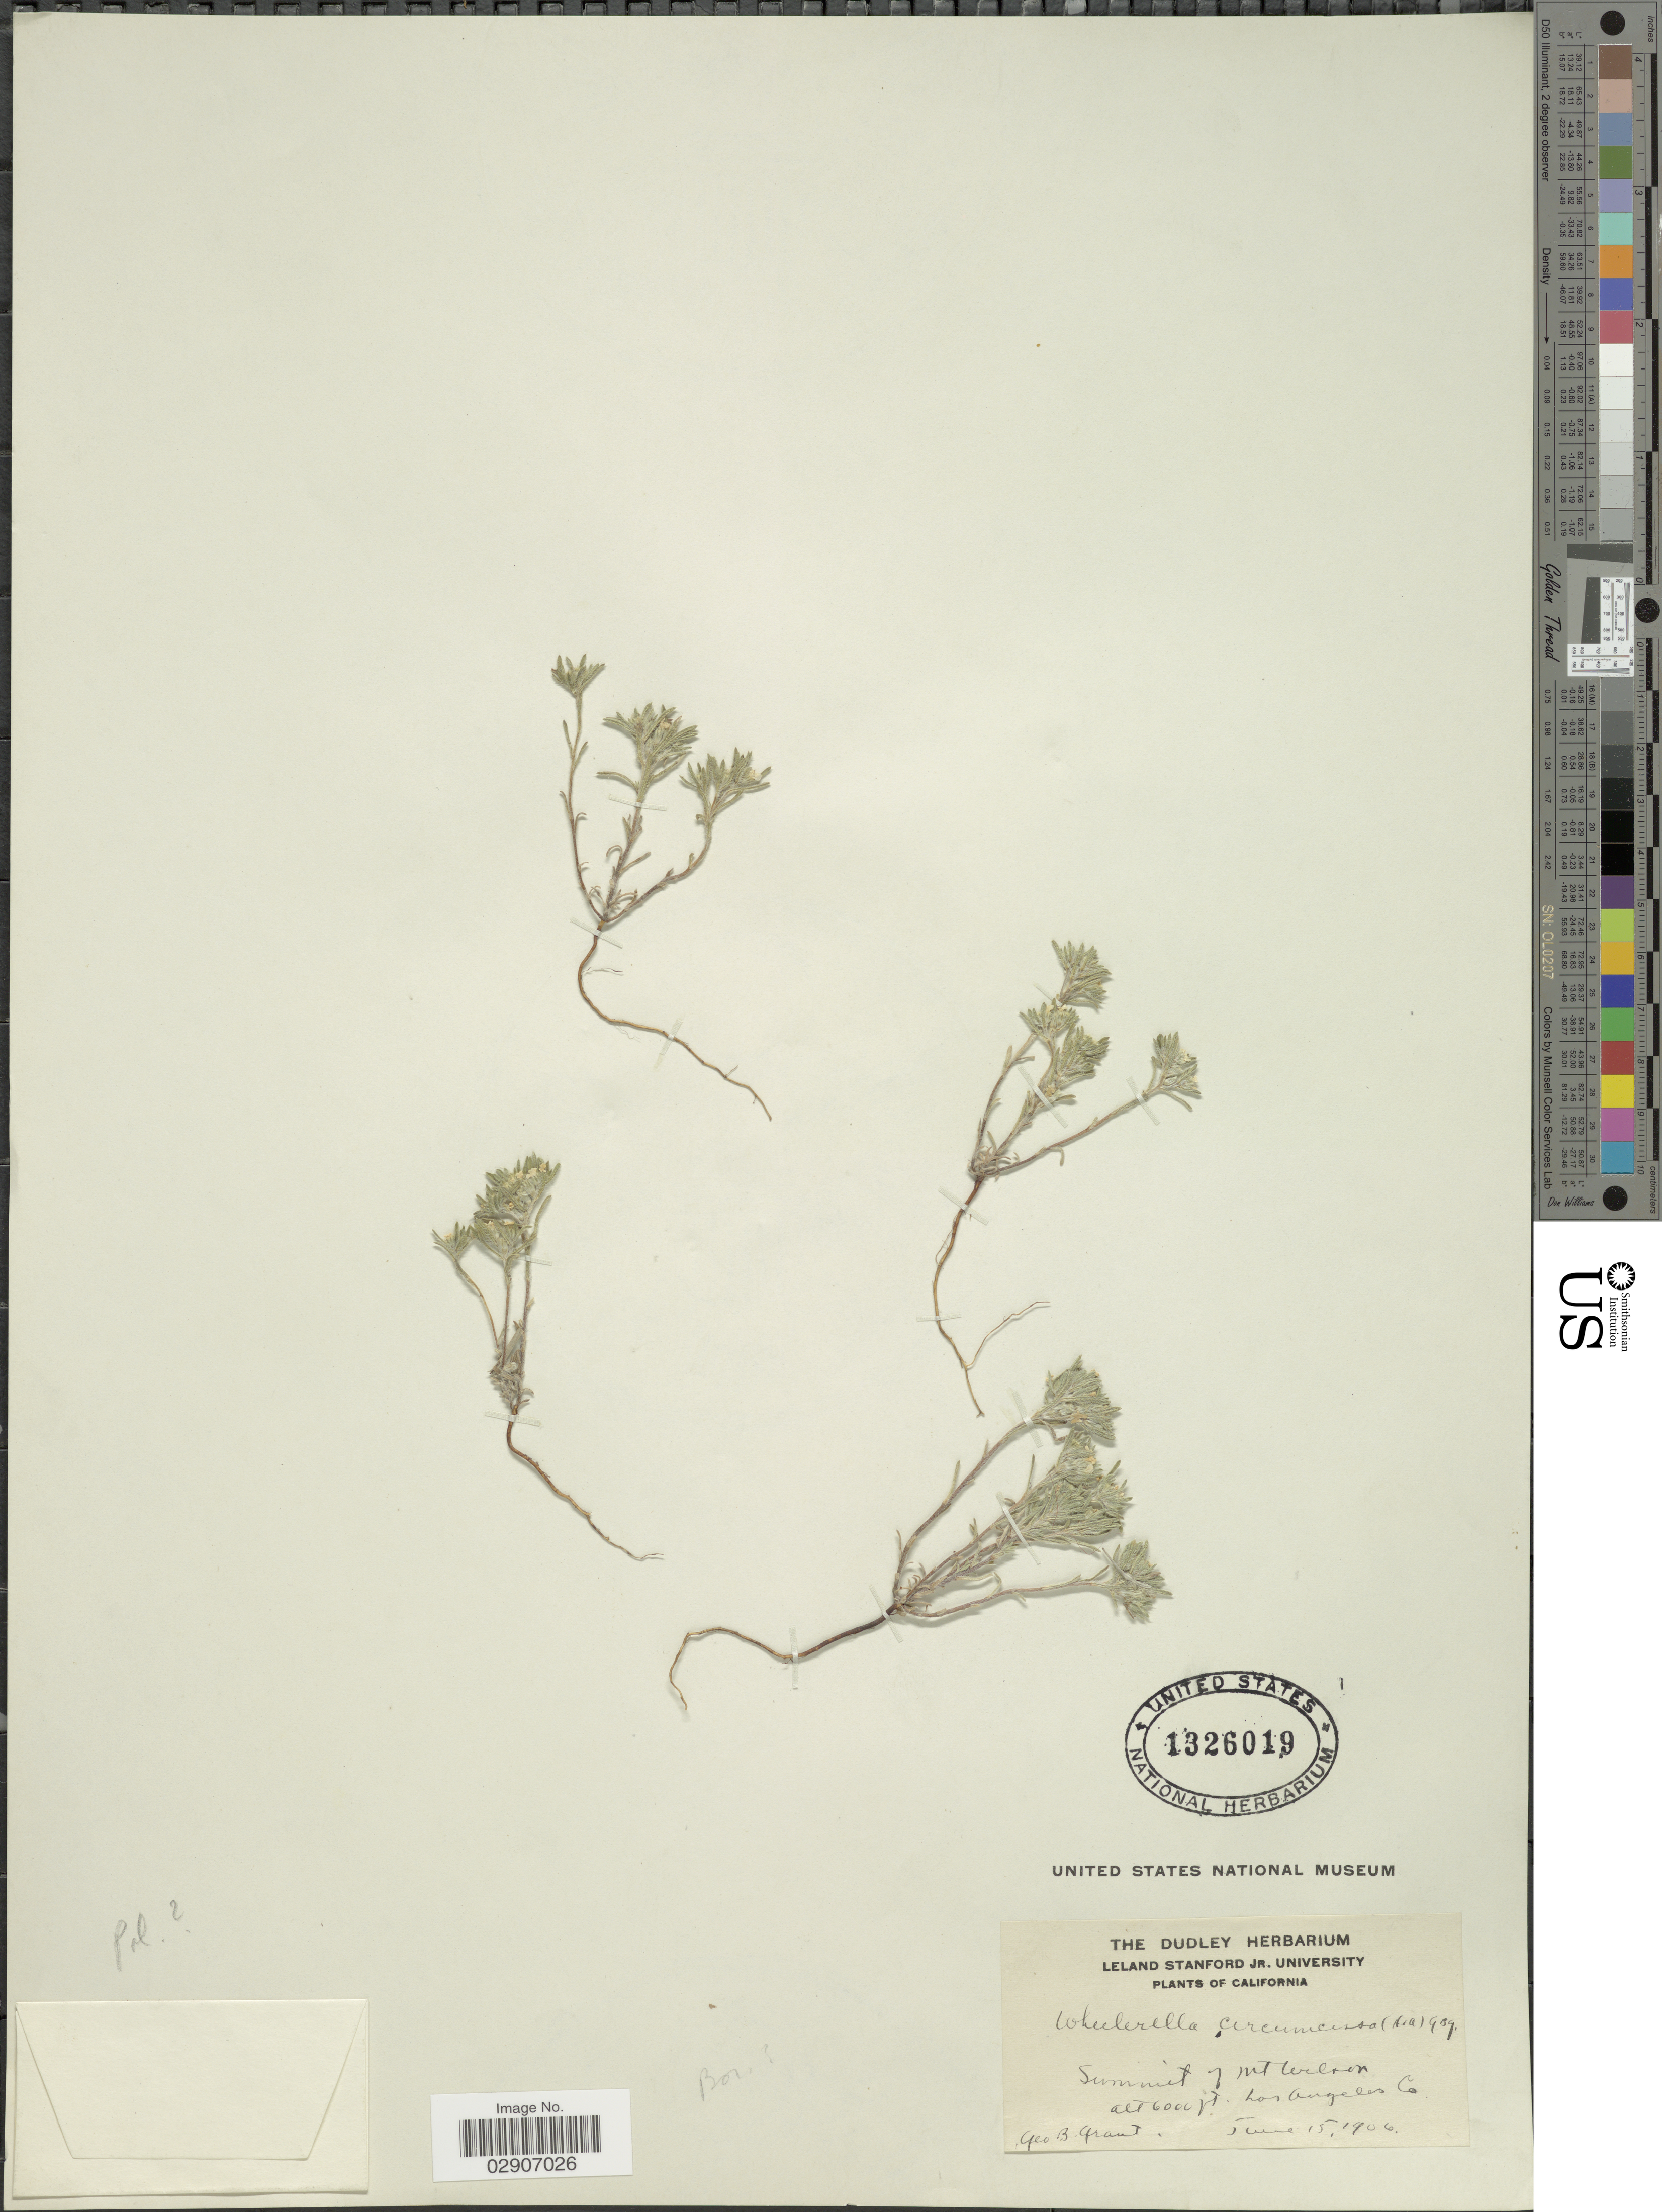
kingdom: Plantae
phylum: Tracheophyta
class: Magnoliopsida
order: Boraginales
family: Boraginaceae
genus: Cryptantha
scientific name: Cryptantha circumscissa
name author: (Hook. & Arn.) I.M. Johnst.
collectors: G. Grant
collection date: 1906-06-15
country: United States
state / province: California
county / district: Los Angeles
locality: Summit of Mt Wilson. Los Angeles Co.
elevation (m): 1829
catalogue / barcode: US 1326019